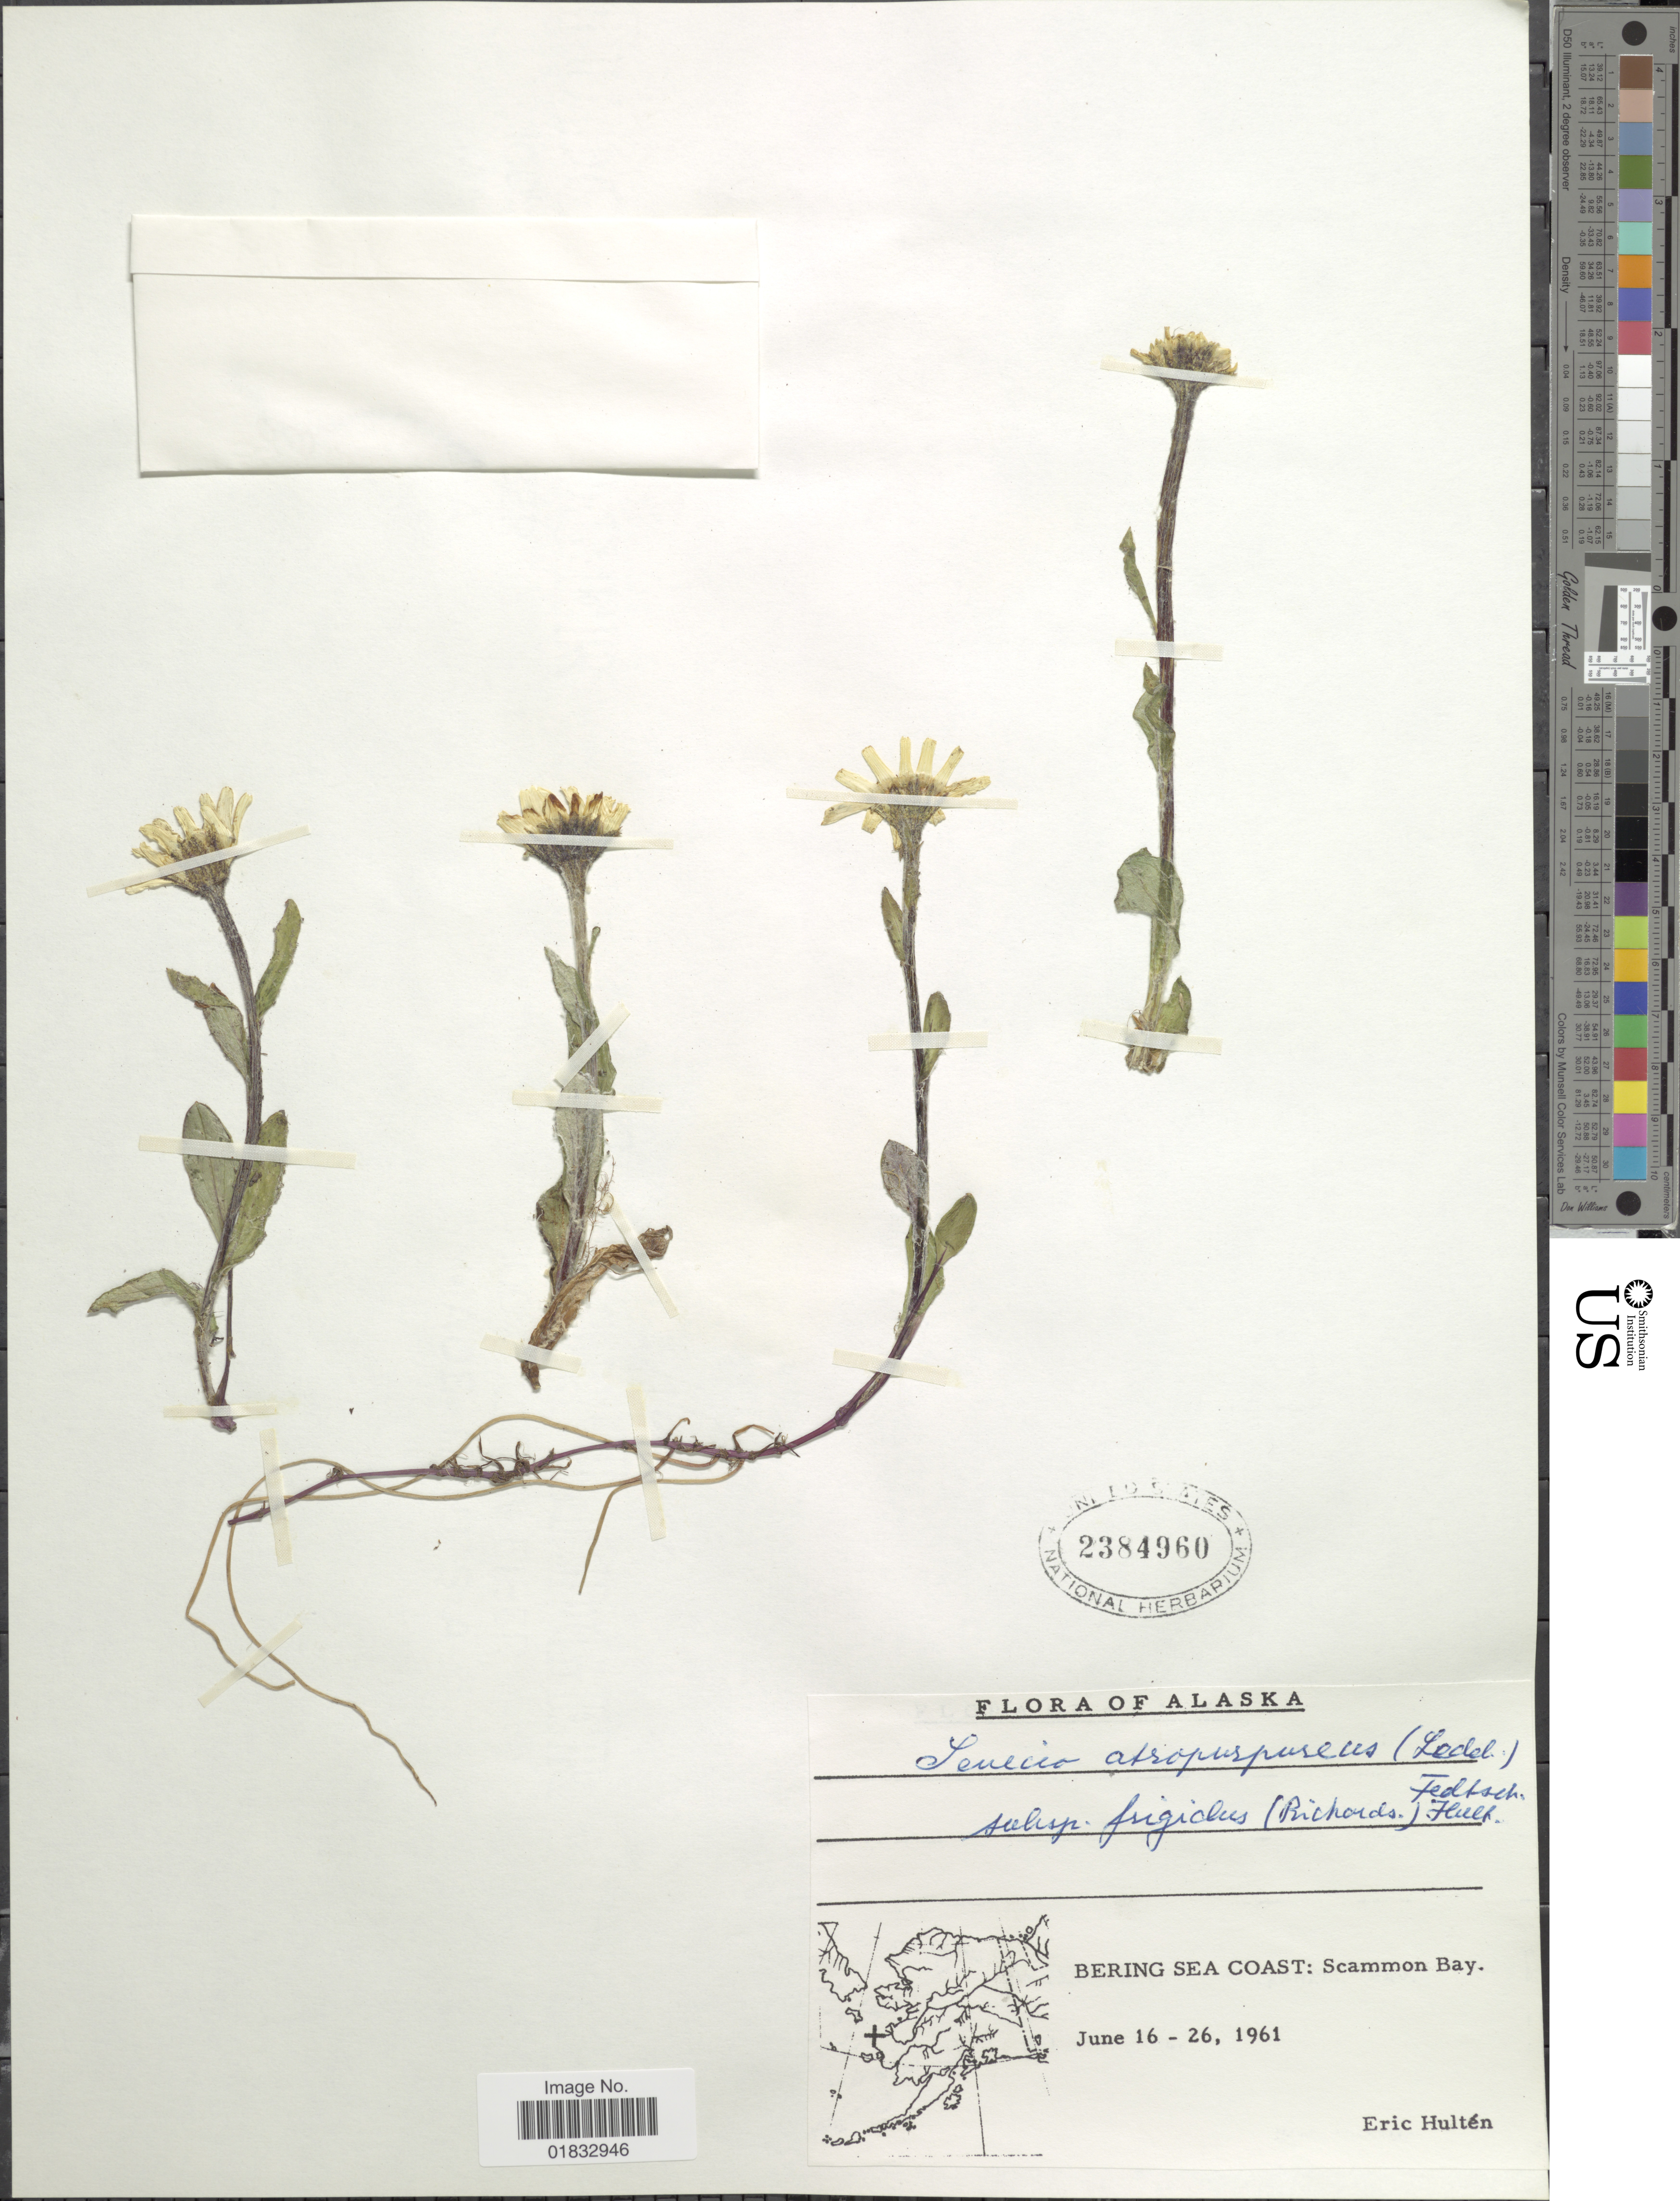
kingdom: Plantae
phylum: Tracheophyta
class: Magnoliopsida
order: Asterales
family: Asteraceae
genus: Tephroseris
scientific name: Tephroseris frigida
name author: (Richardson) Holub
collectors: E. G. Hultén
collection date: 1961-06-16/1961-06-26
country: United States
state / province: Alaska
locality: Bering Sea Coast: Scammon Bay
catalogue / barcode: US 2384960